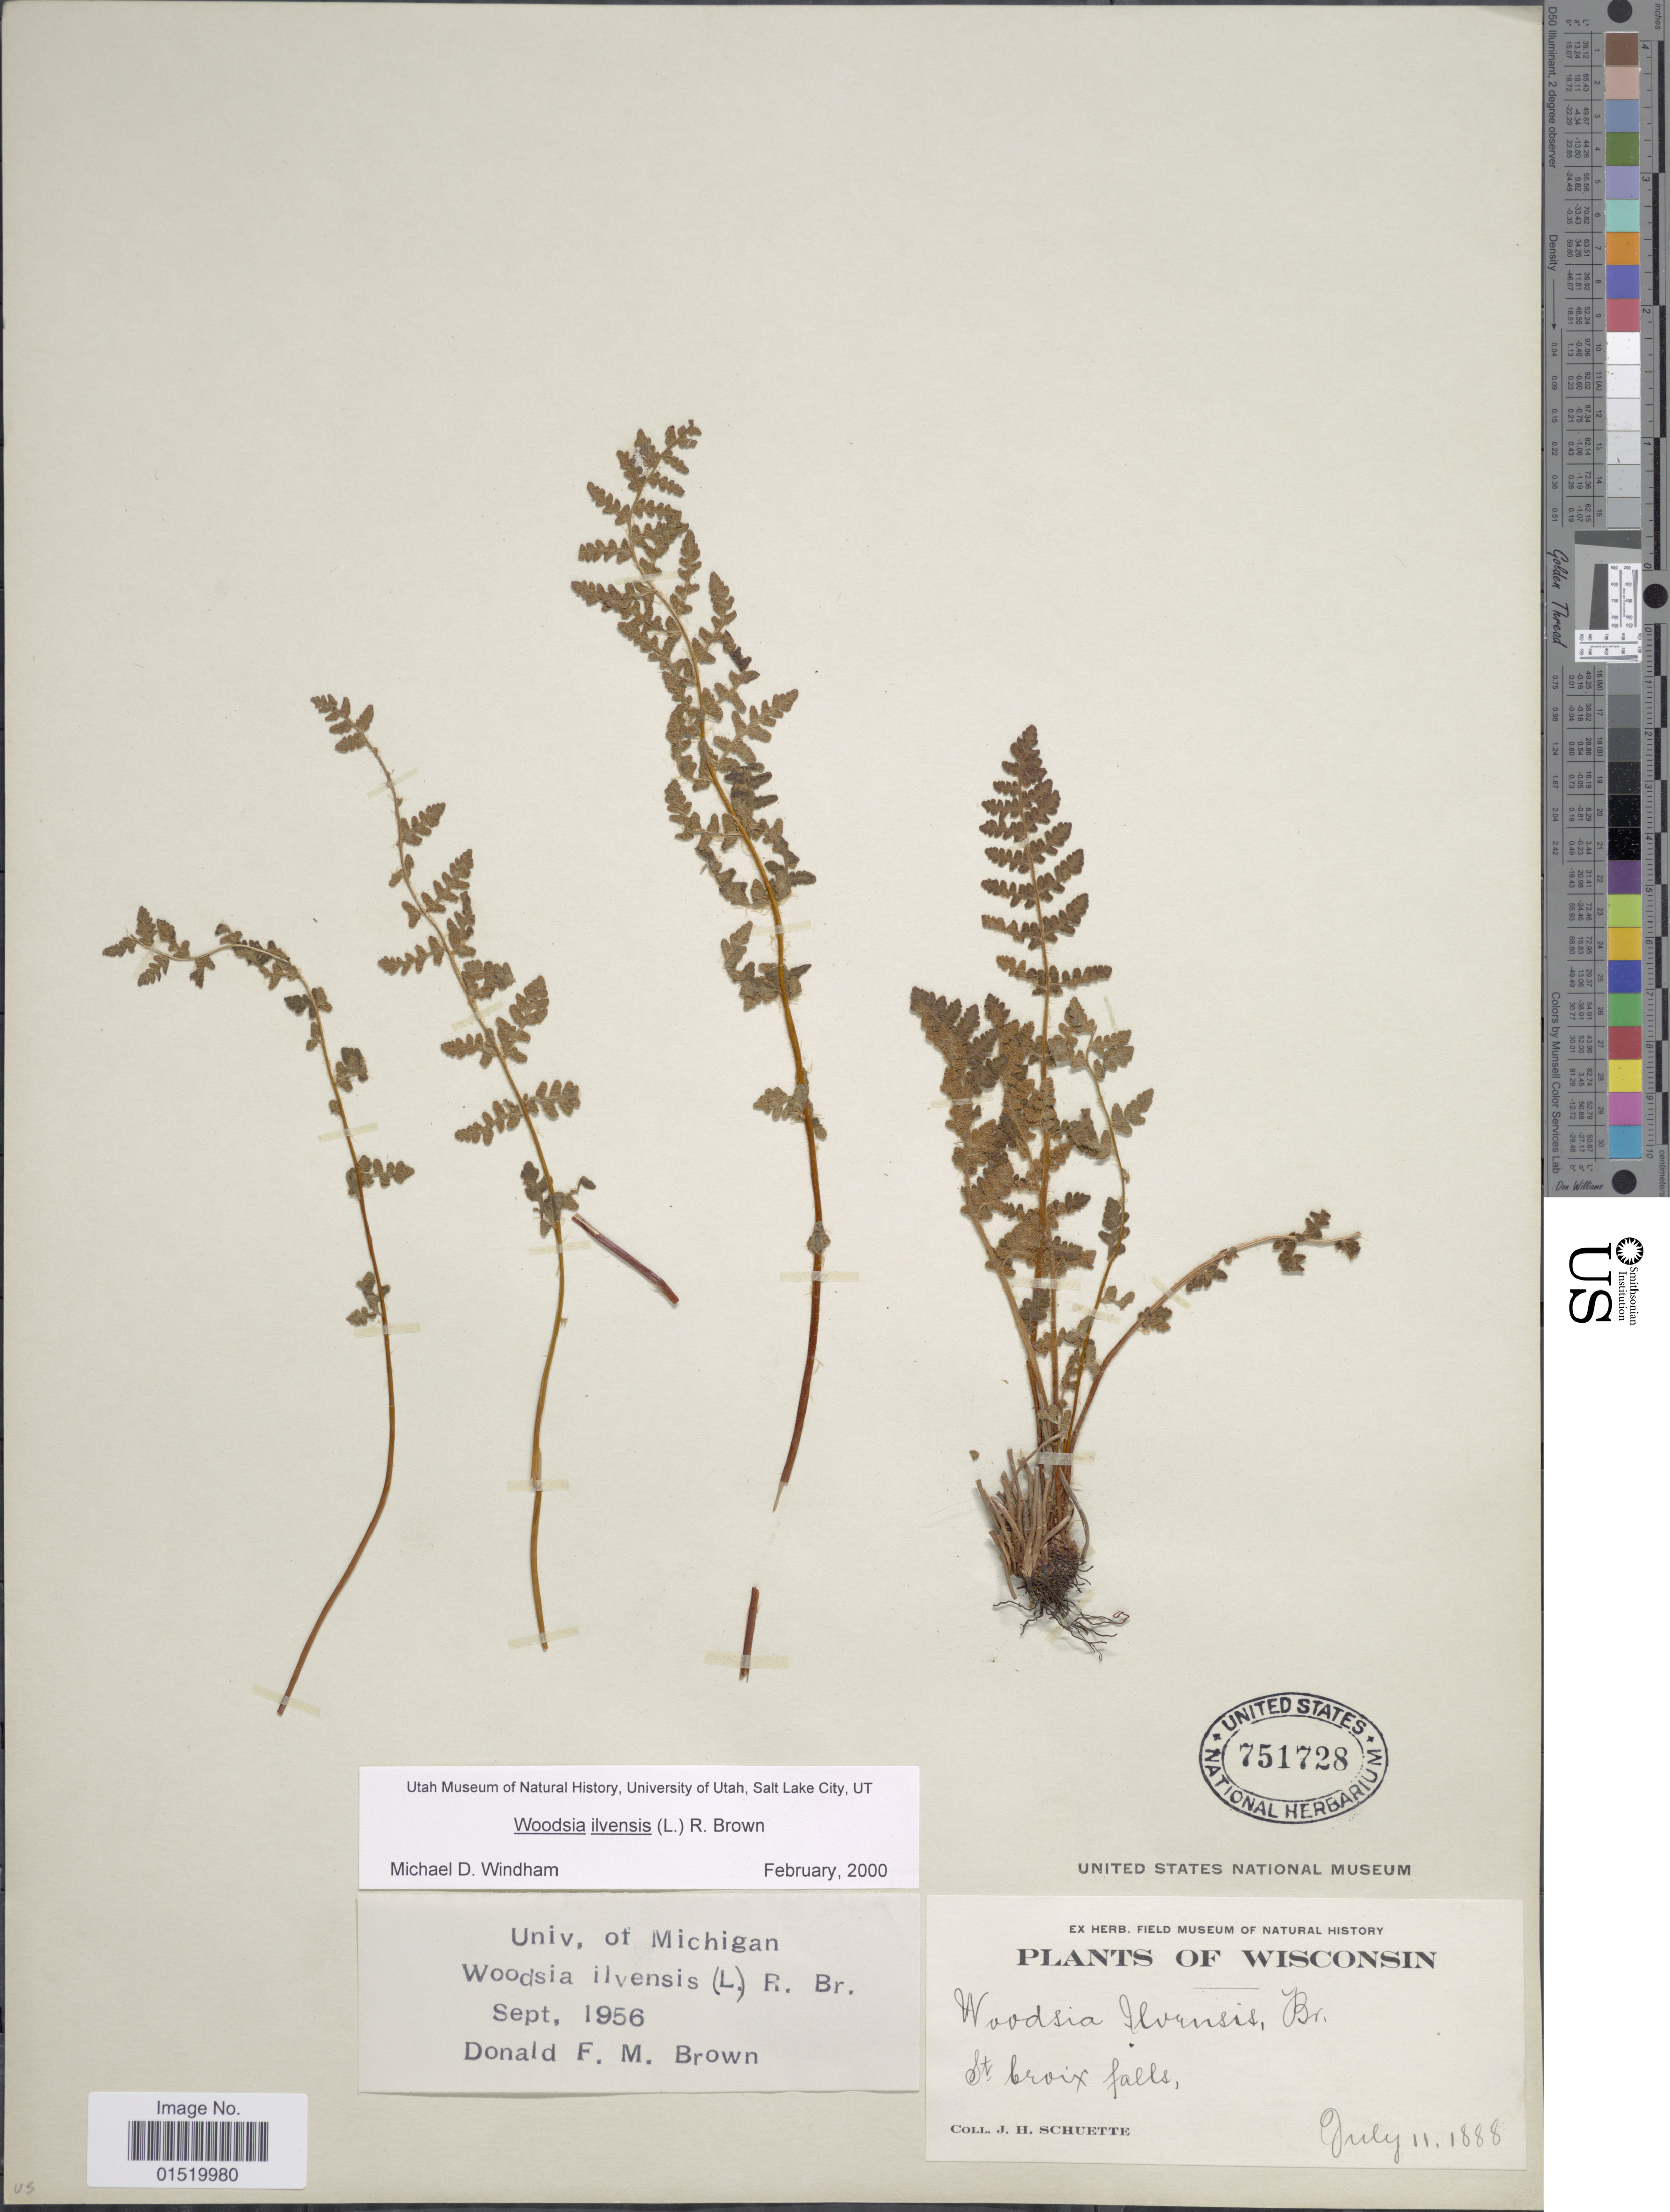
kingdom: Plantae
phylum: Tracheophyta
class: Polypodiopsida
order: Polypodiales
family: Woodsiaceae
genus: Woodsia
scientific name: Woodsia ilvensis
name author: (L.) R. Br.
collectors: J. H. Schuette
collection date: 1888-07-11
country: United States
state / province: Wisconsin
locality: St Croix Falls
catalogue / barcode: US 751728